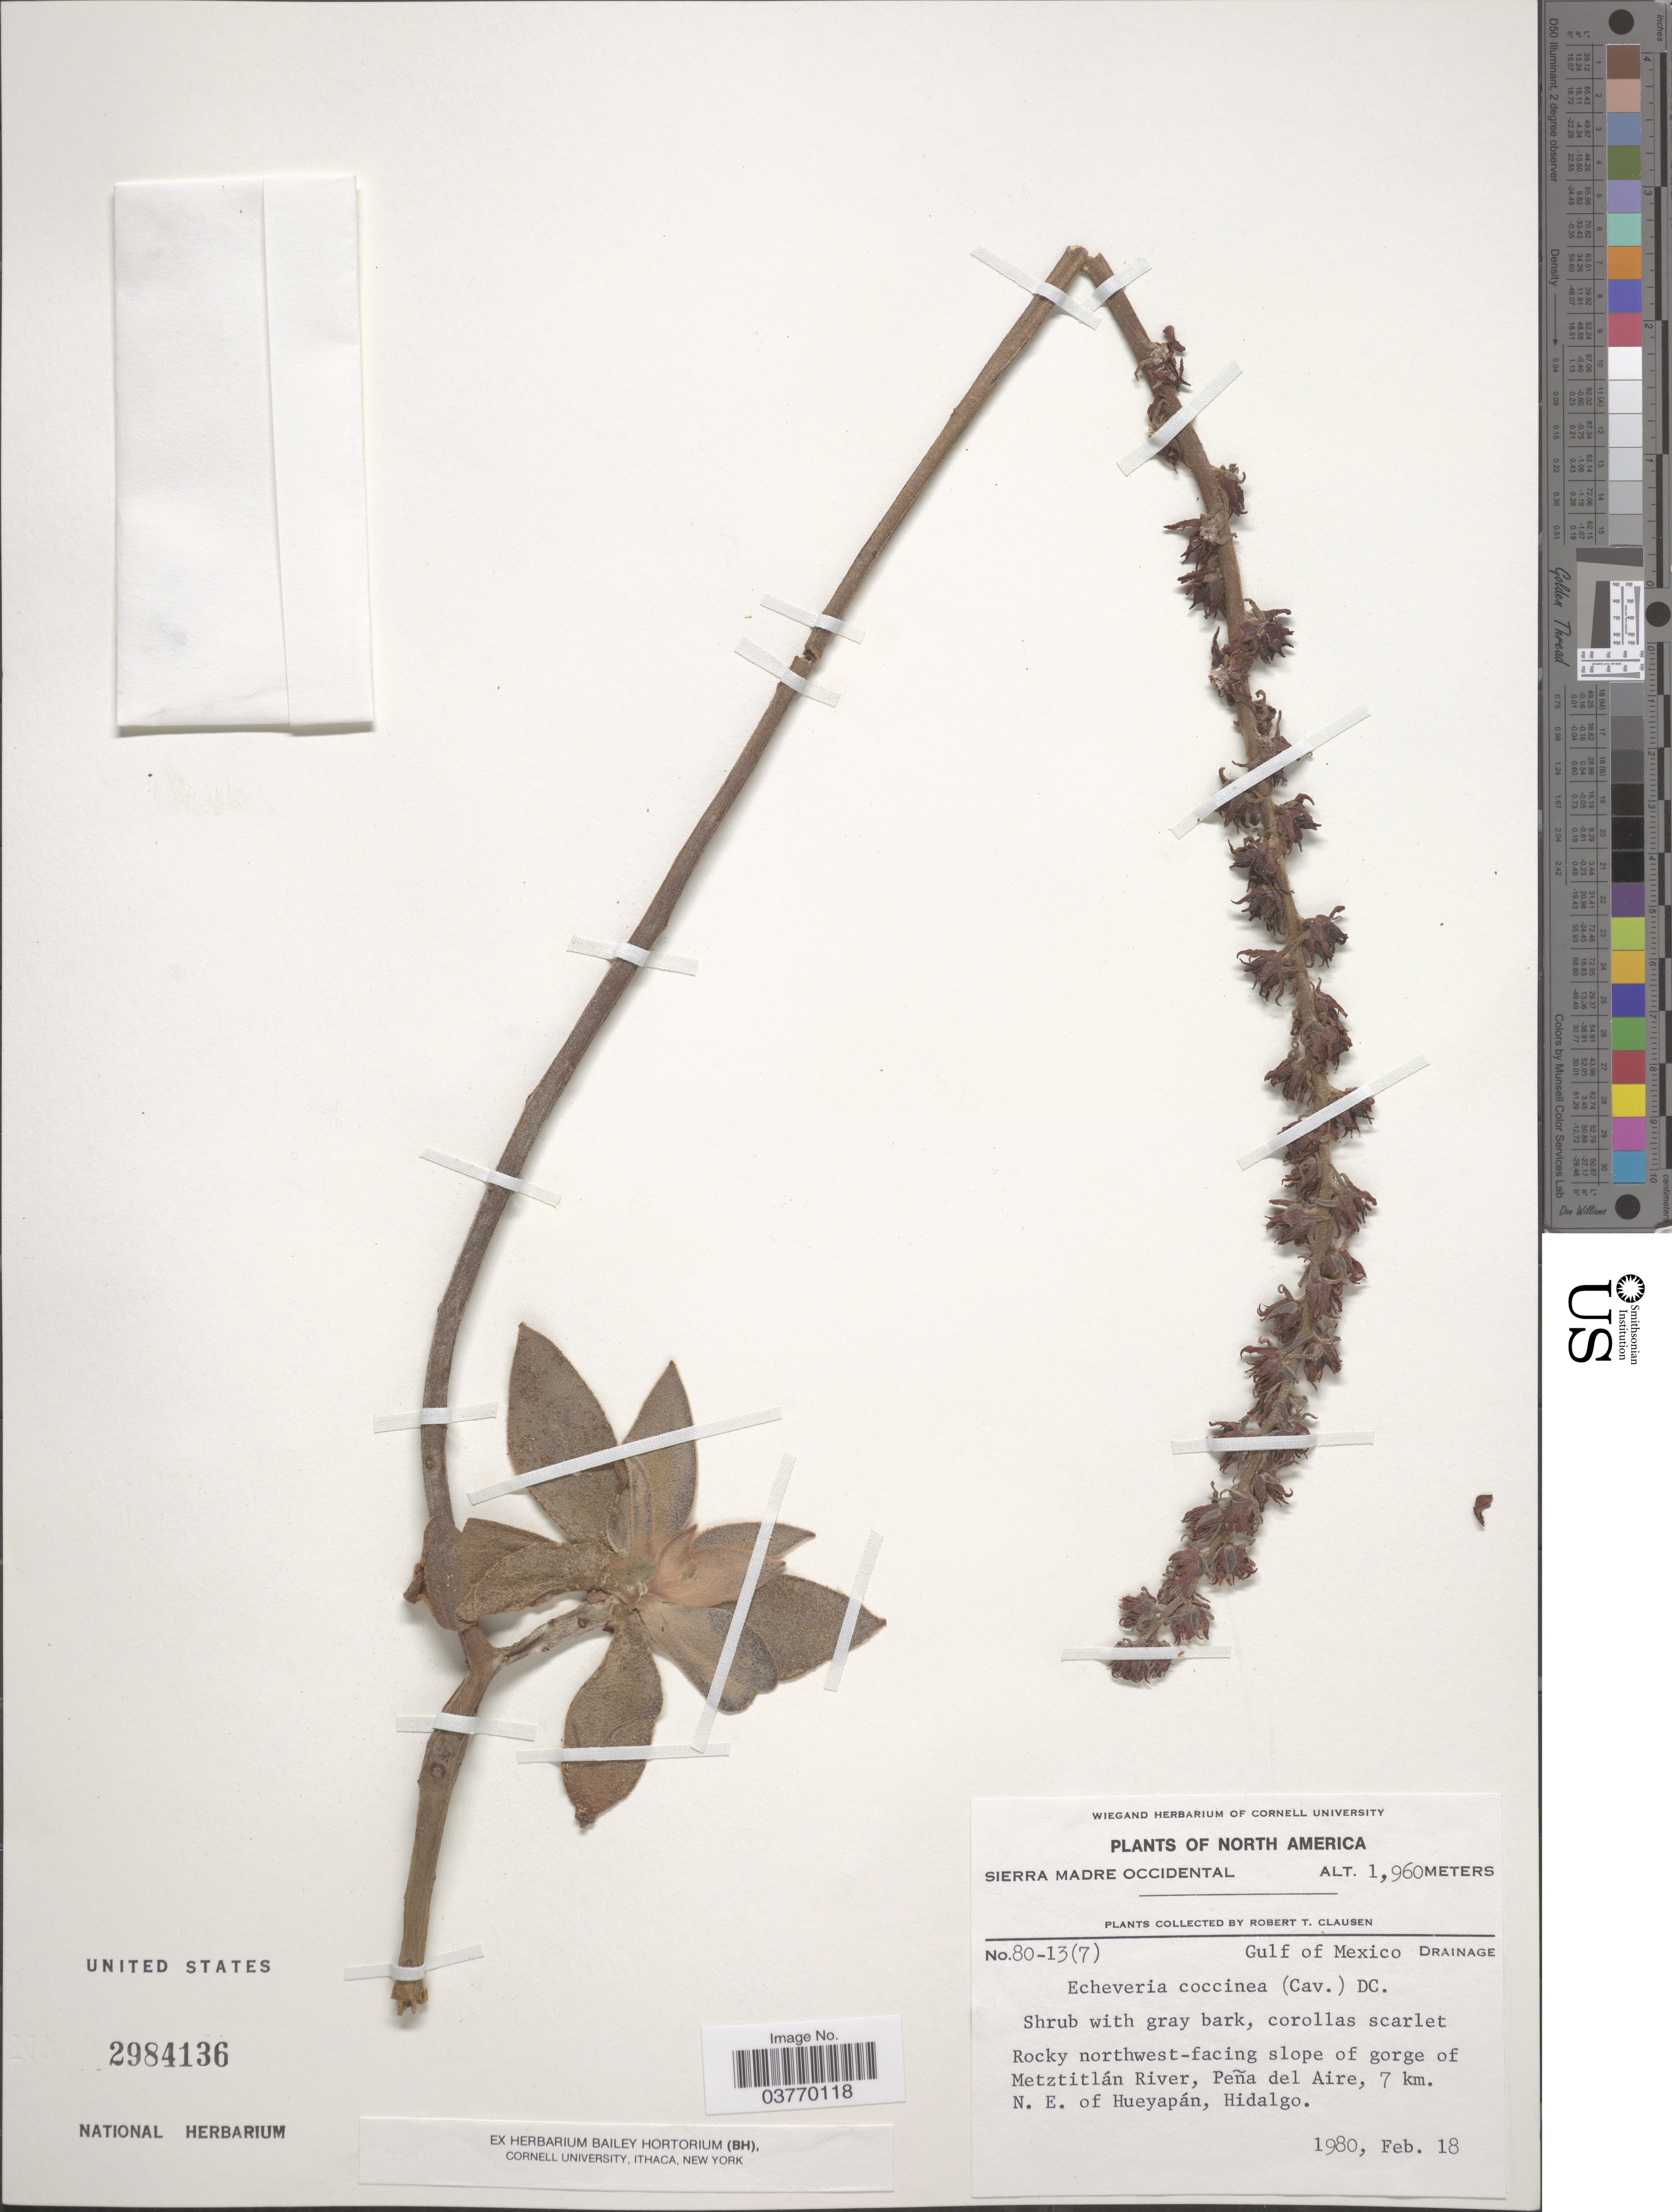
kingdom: Plantae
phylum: Tracheophyta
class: Magnoliopsida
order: Saxifragales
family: Crassulaceae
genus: Echeveria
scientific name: Echeveria coccinea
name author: (Cav.) DC.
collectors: R. T. Clausen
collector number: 80-13(7)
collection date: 1980-02-18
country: Mexico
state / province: Hidalgo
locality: Sierra Madre Occidental. Gulf of Mexico. Rocky northwest-facing slope of gorge of Metztitlán River, Peña del Aire, 7 km. N. E. of Hueyapán.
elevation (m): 1960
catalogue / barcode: US 2984136